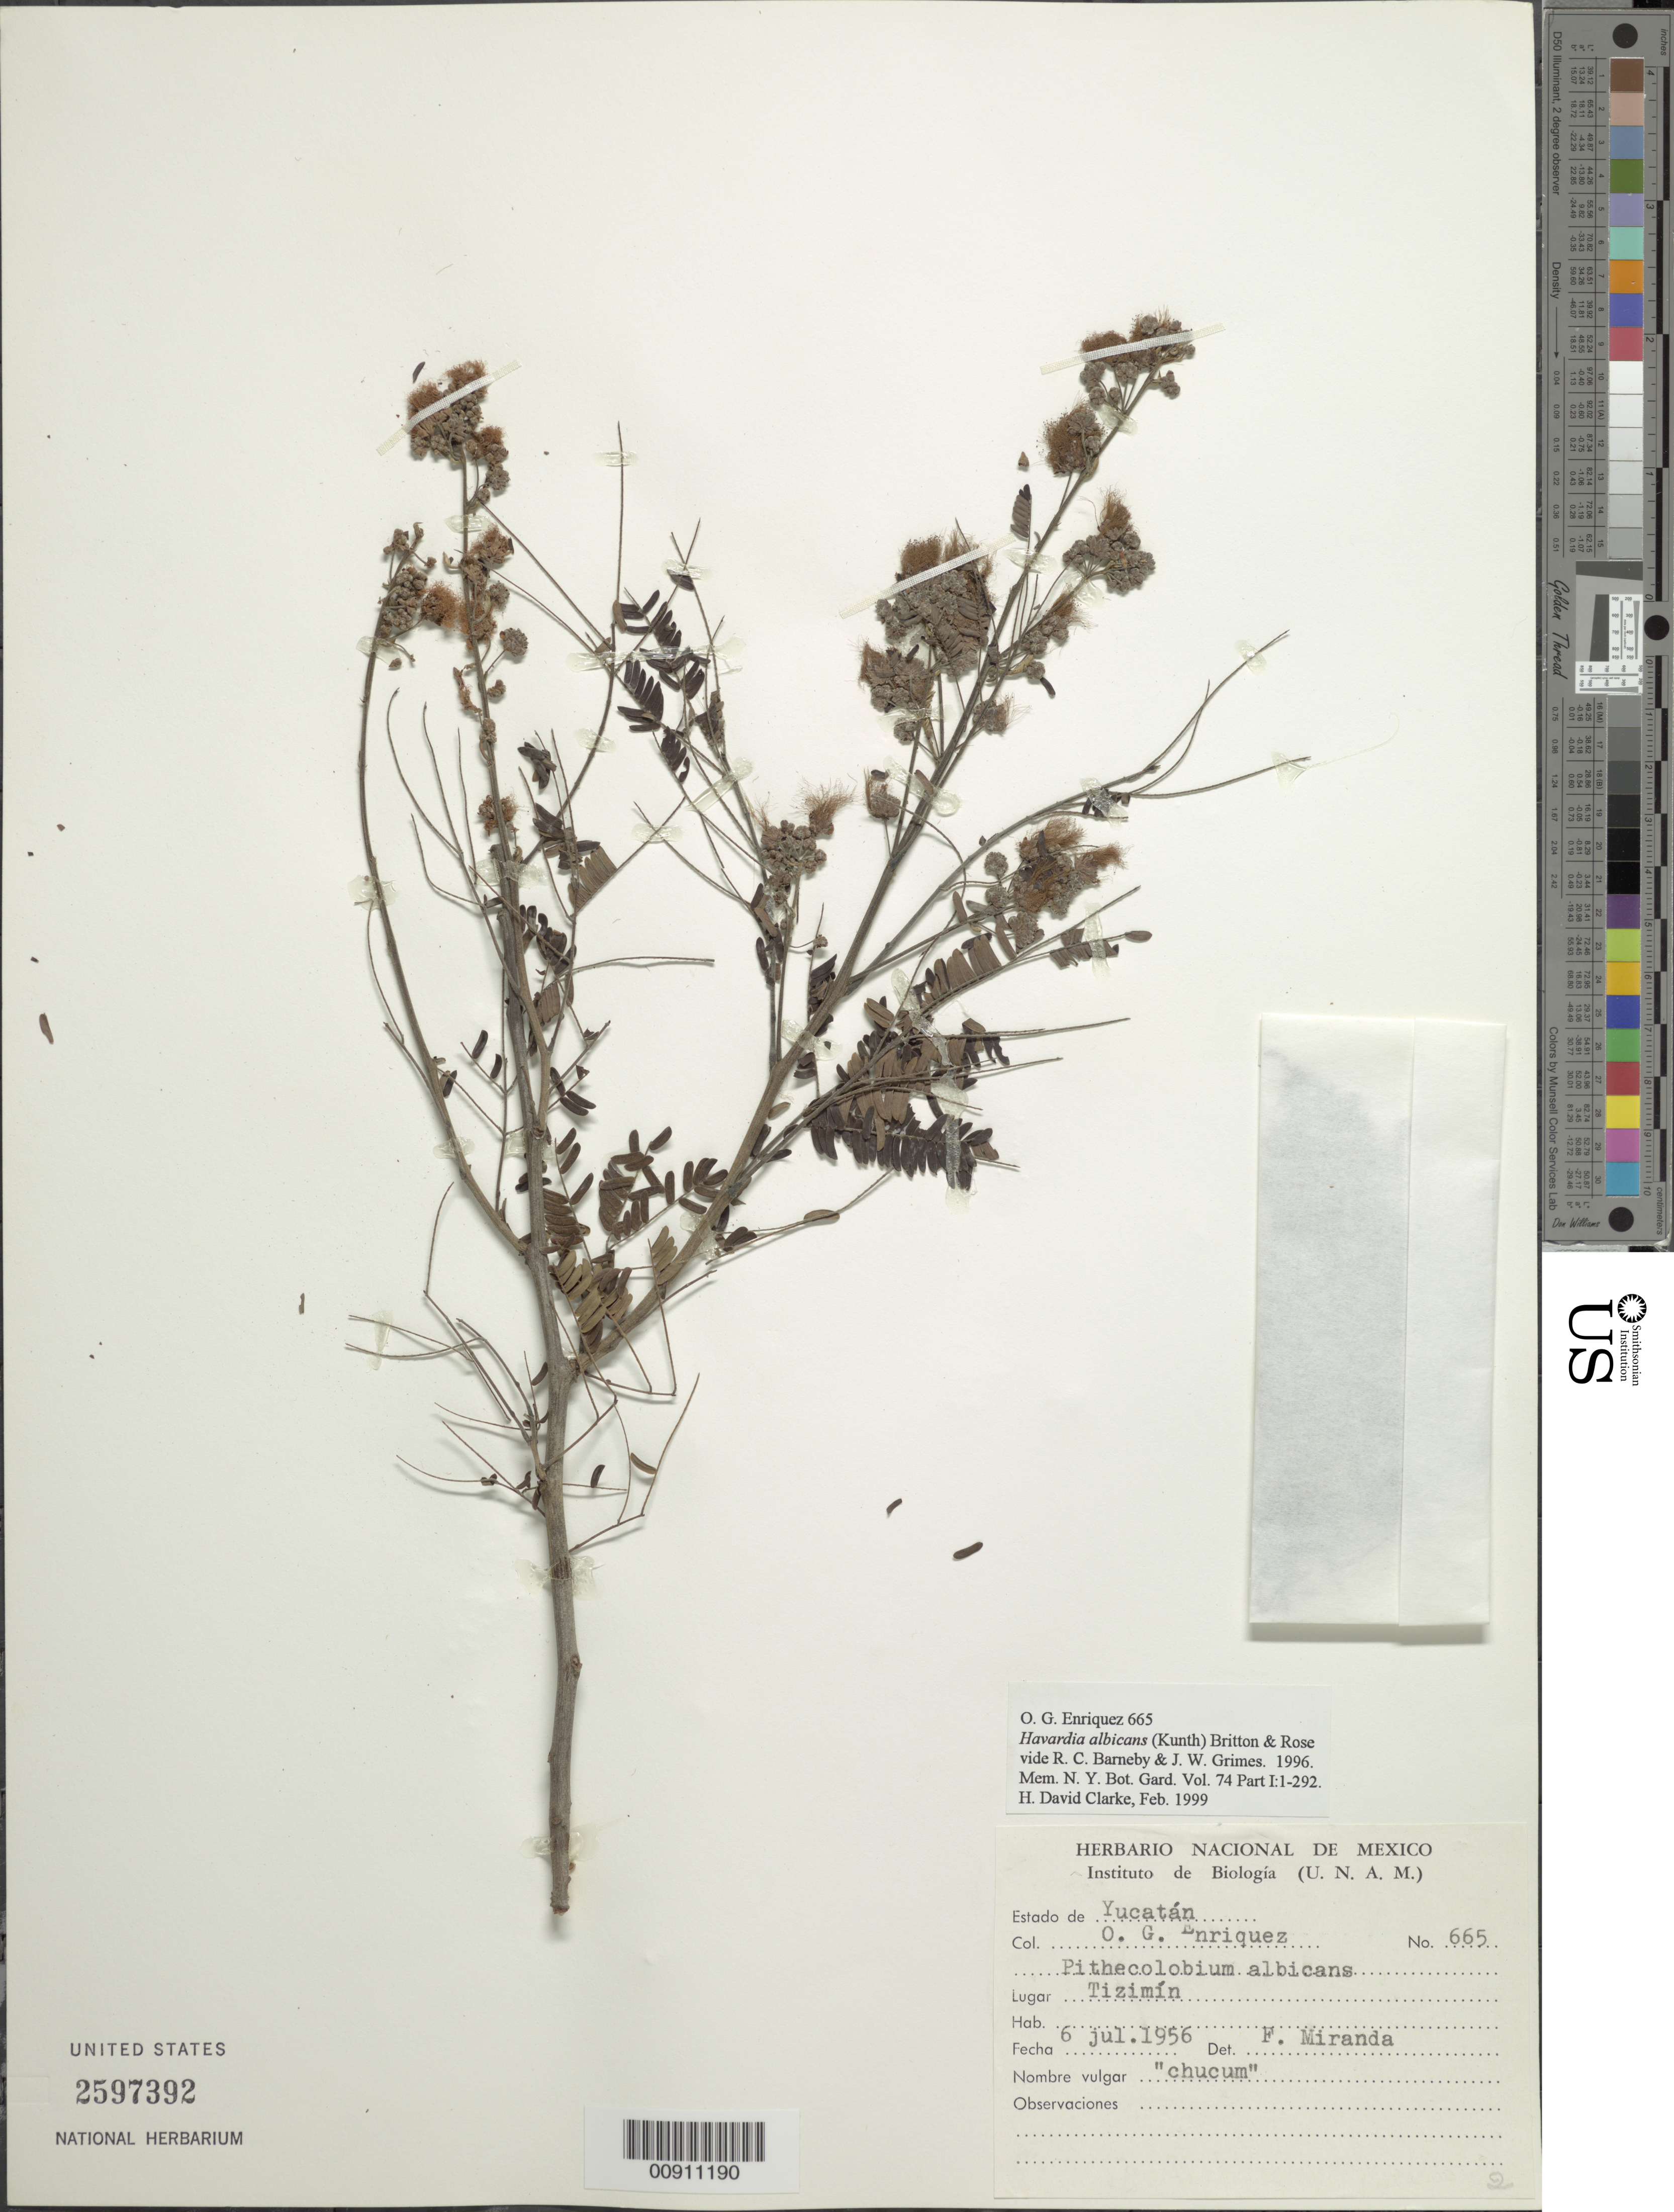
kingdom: Plantae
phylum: Tracheophyta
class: Magnoliopsida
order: Fabales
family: Fabaceae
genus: Havardia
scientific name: Havardia albicans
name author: (Kunth) Britton & Rose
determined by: Clarke, H. D.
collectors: O. Enriquez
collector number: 665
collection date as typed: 06 Jul 1956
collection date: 1956-07-06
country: Mexico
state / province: Yucatán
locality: Tizimín, Yucatán.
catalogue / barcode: US 2597392